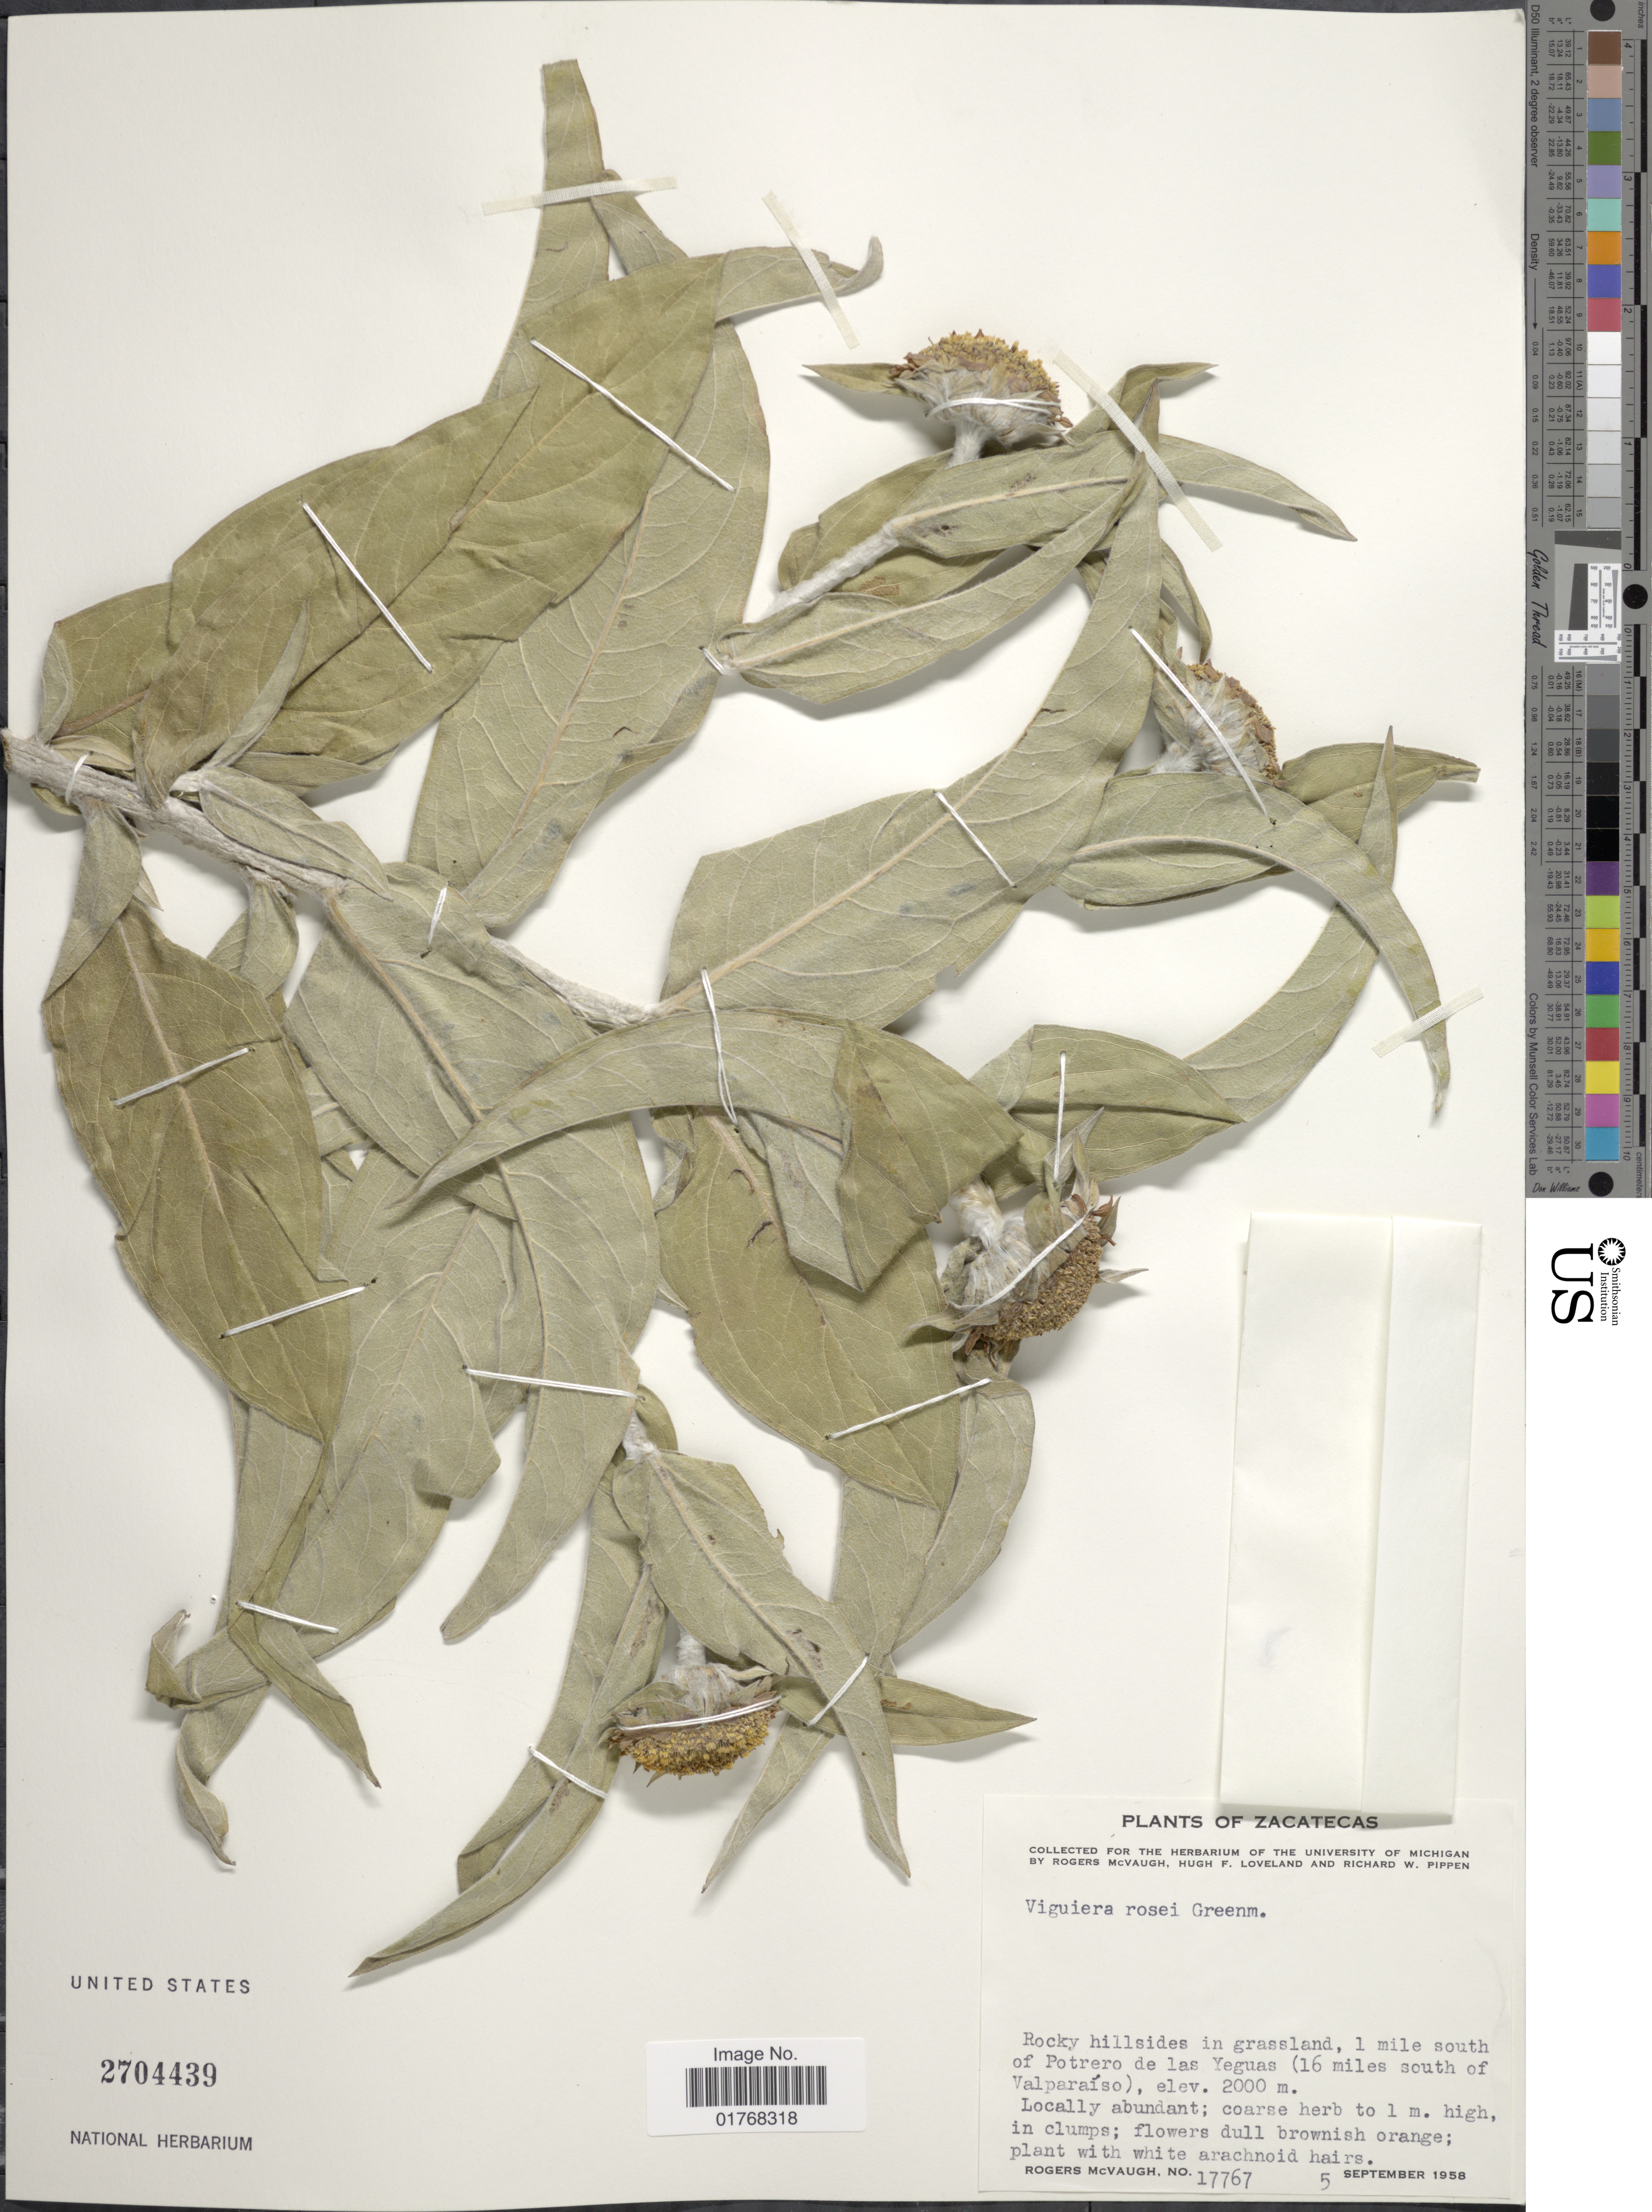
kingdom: Plantae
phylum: Tracheophyta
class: Magnoliopsida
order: Asterales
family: Asteraceae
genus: Viguiera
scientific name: Viguiera rosei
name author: Greenm.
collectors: R. McVaugh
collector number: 17767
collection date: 1958-09-05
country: Mexico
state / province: Zacatecas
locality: Rocky hillsides in grassland, 1 mile south of Potrero de las Yeguas (16 miles south of Valparaíso)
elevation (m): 2000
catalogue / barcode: US 2704439